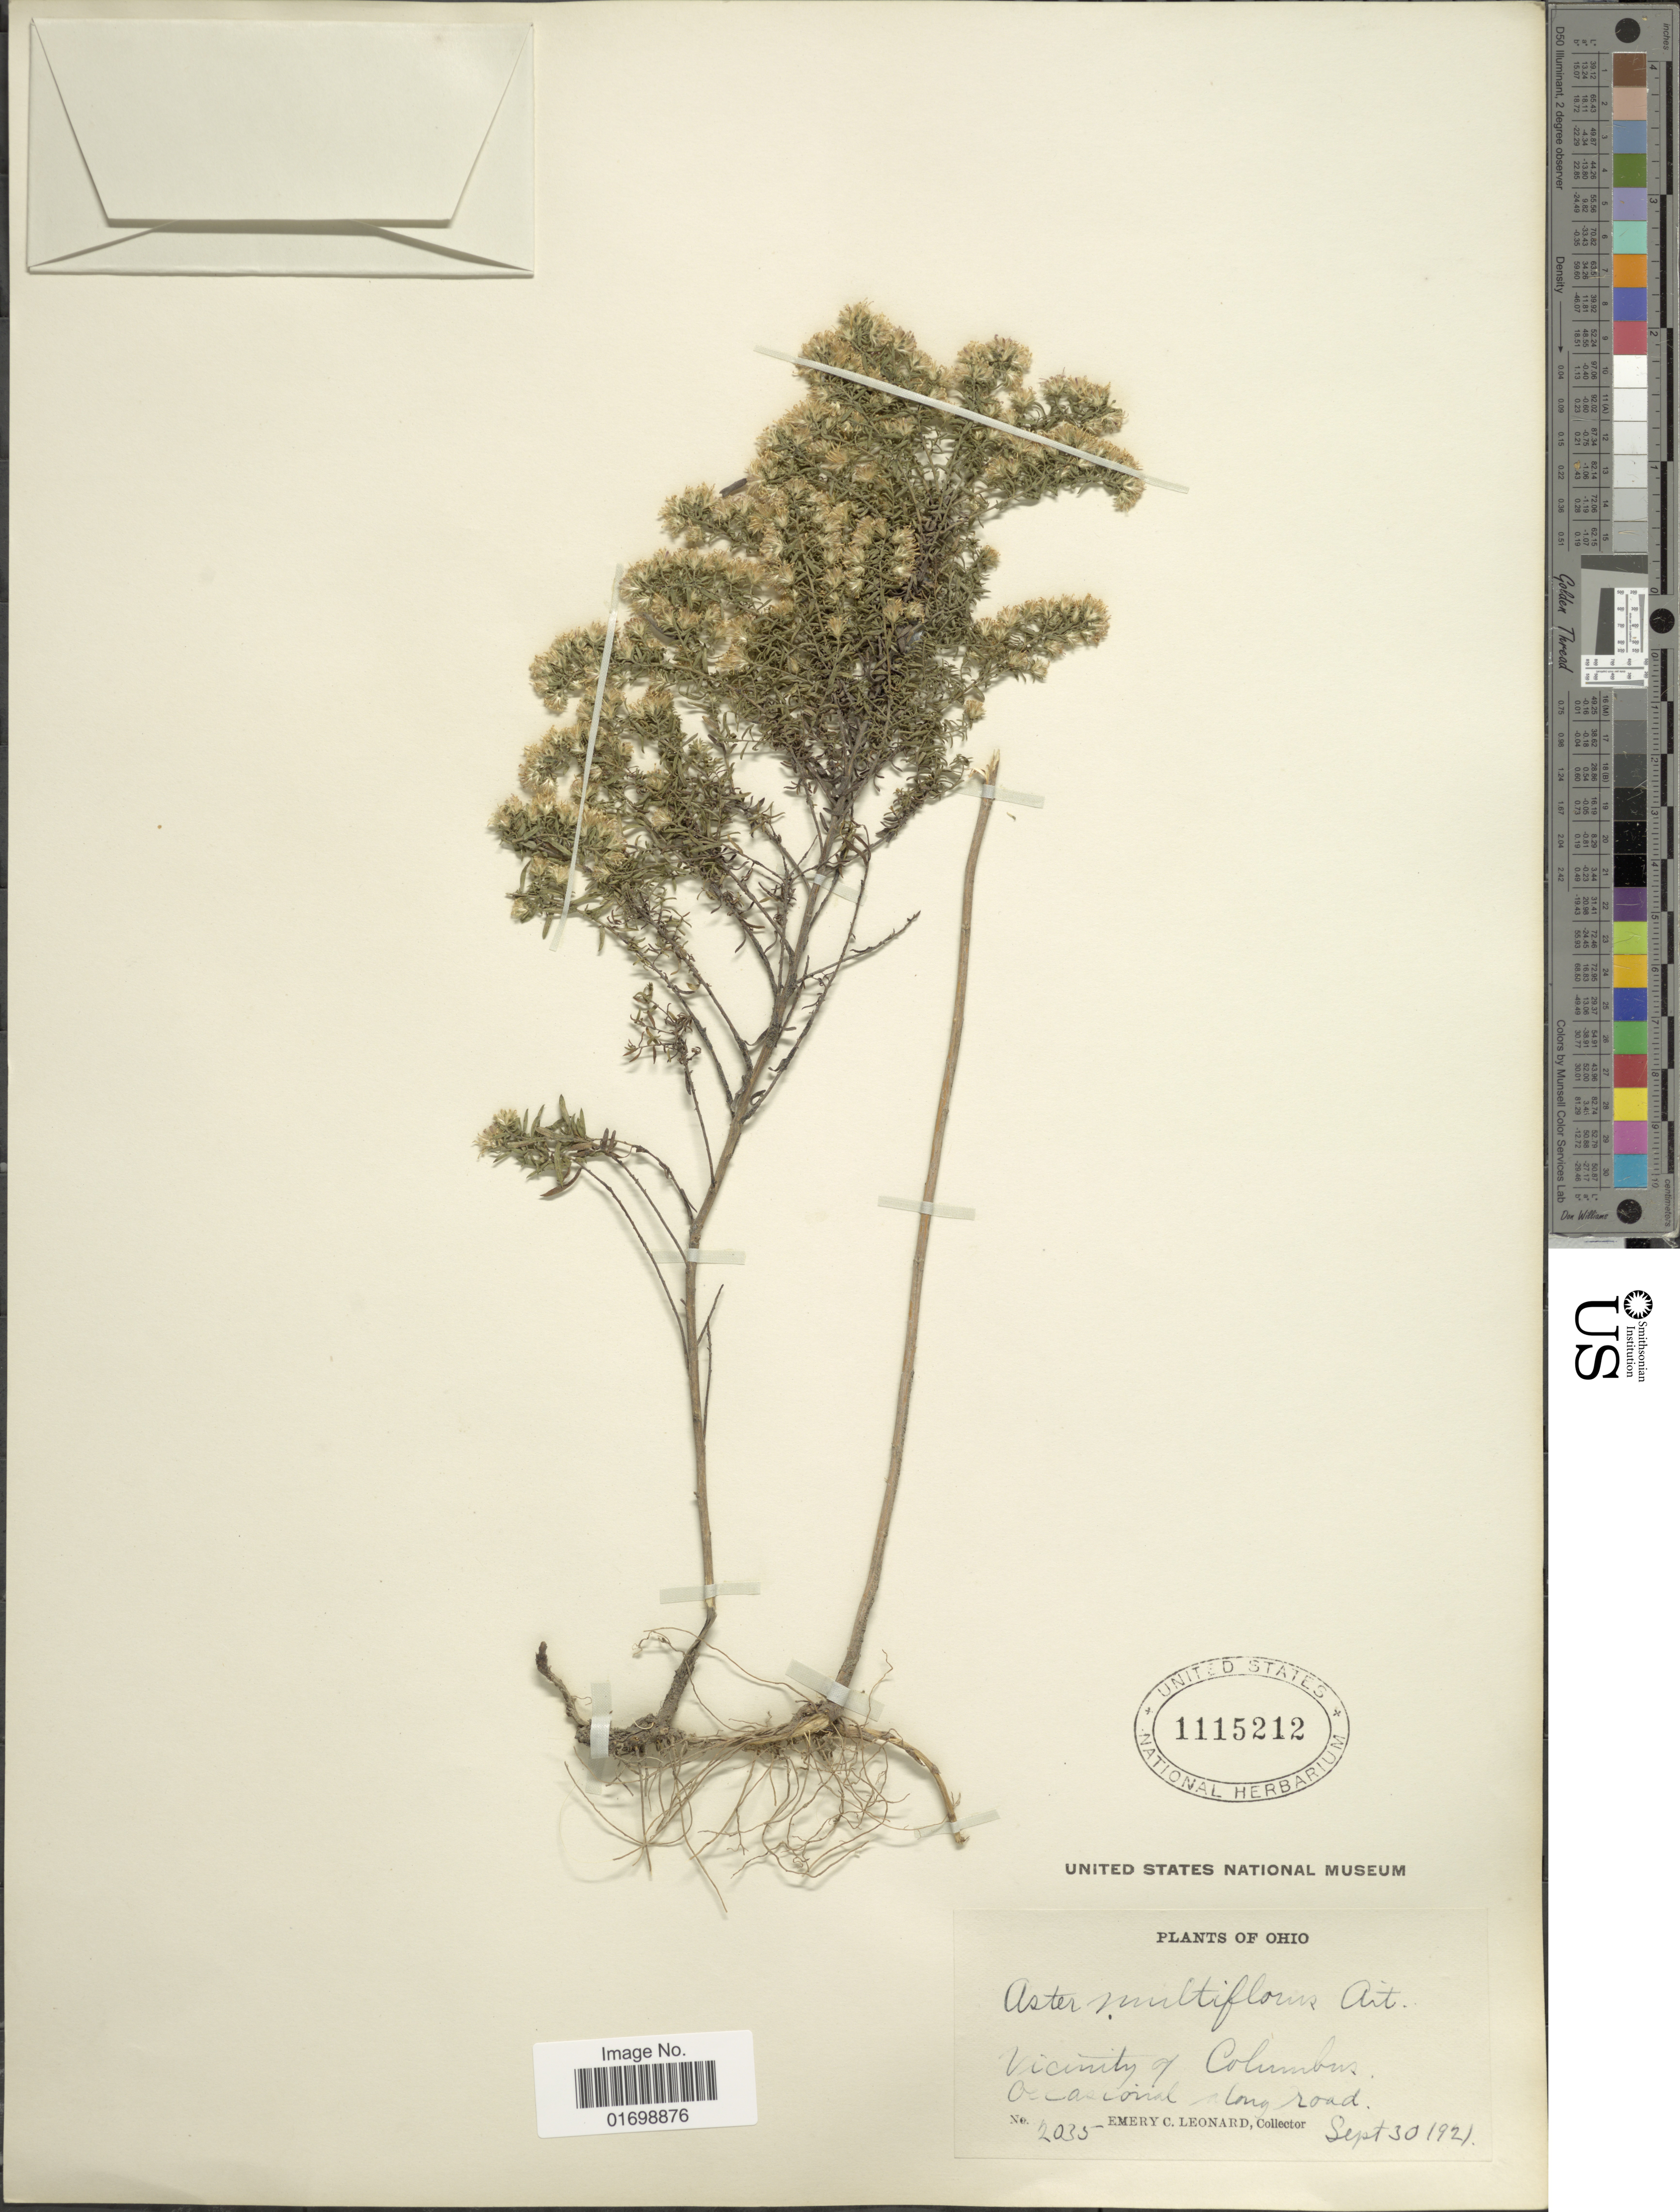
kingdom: Plantae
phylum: Tracheophyta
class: Magnoliopsida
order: Asterales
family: Asteraceae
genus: Symphyotrichum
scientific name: Symphyotrichum ericoides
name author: (L.) G.L. Nesom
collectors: E. C. Leonard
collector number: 2035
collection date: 1921-09-30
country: United States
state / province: Ohio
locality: Vicinity of Columbia, occasional along road.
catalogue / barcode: US 1115212